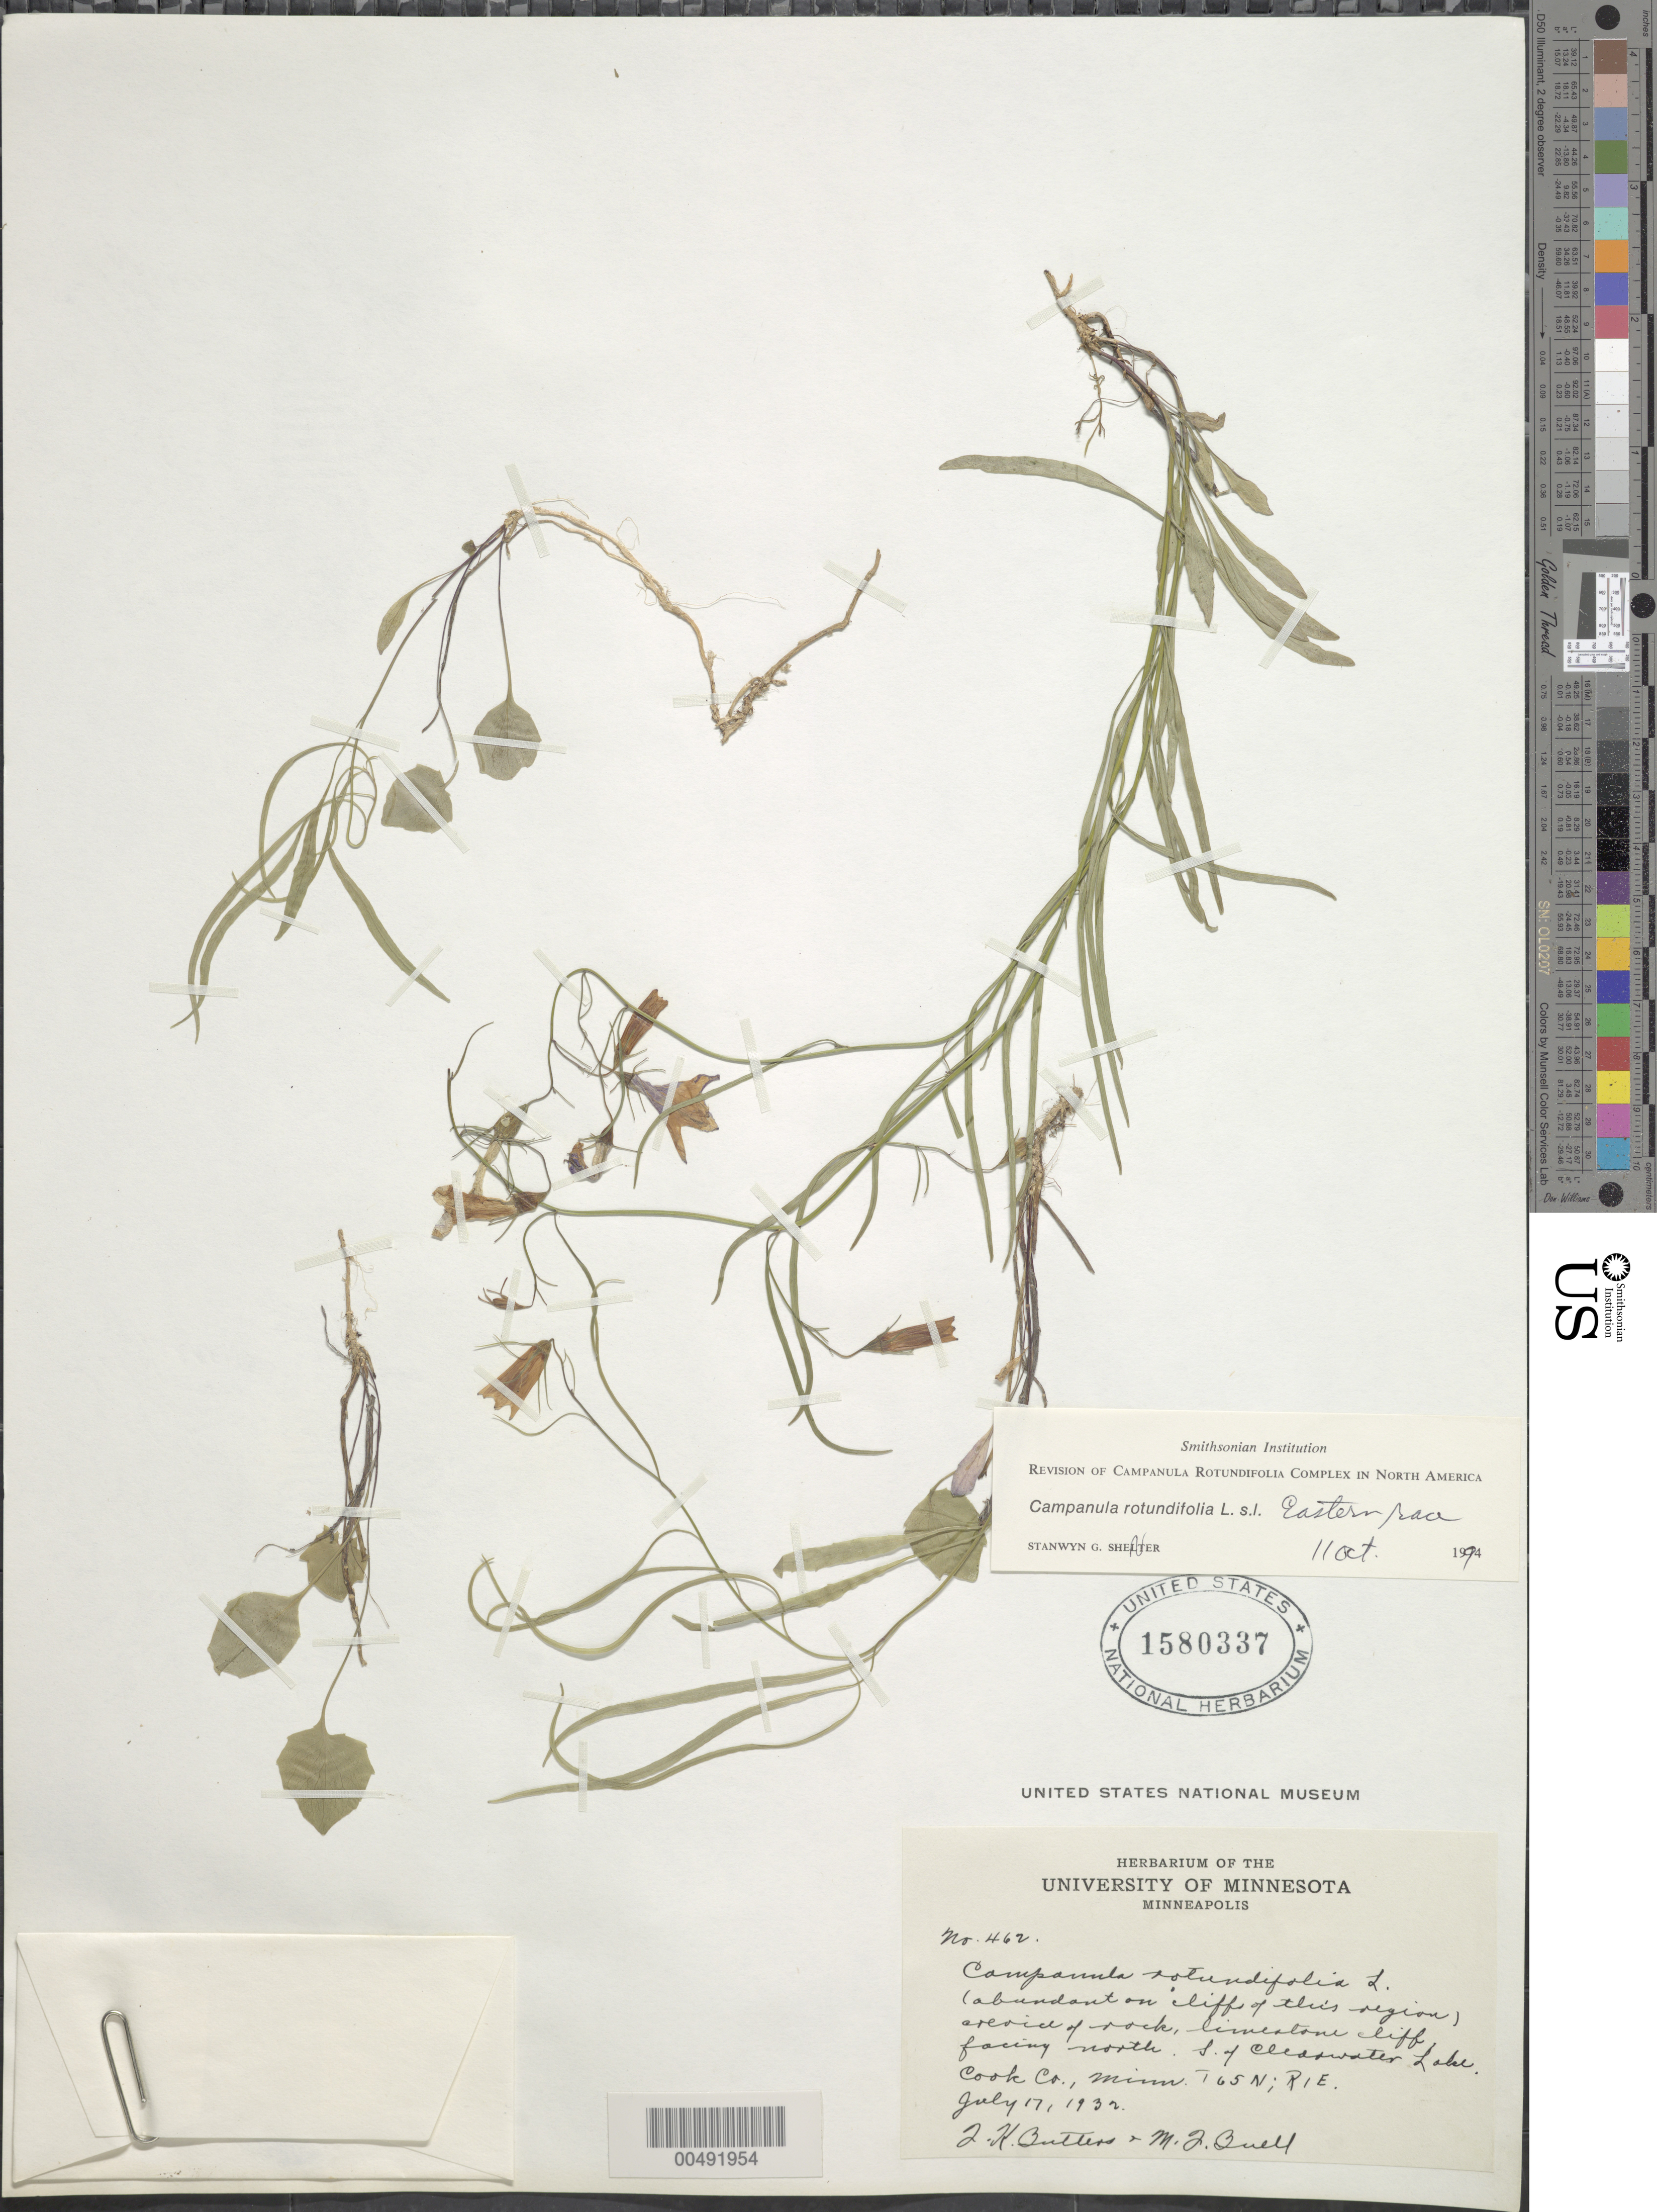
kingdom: Plantae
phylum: Tracheophyta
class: Magnoliopsida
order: Asterales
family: Campanulaceae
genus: Campanula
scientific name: Campanula rotundifolia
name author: L.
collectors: F. K. Butters & M. Buell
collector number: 462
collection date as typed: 17 Jul 1932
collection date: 1932-07-17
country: United States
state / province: Minnesota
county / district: Cook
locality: S. of Clearwater Lake; T65N, R1E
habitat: crevice of rock, limestone cliff, facing north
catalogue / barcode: US 1580337